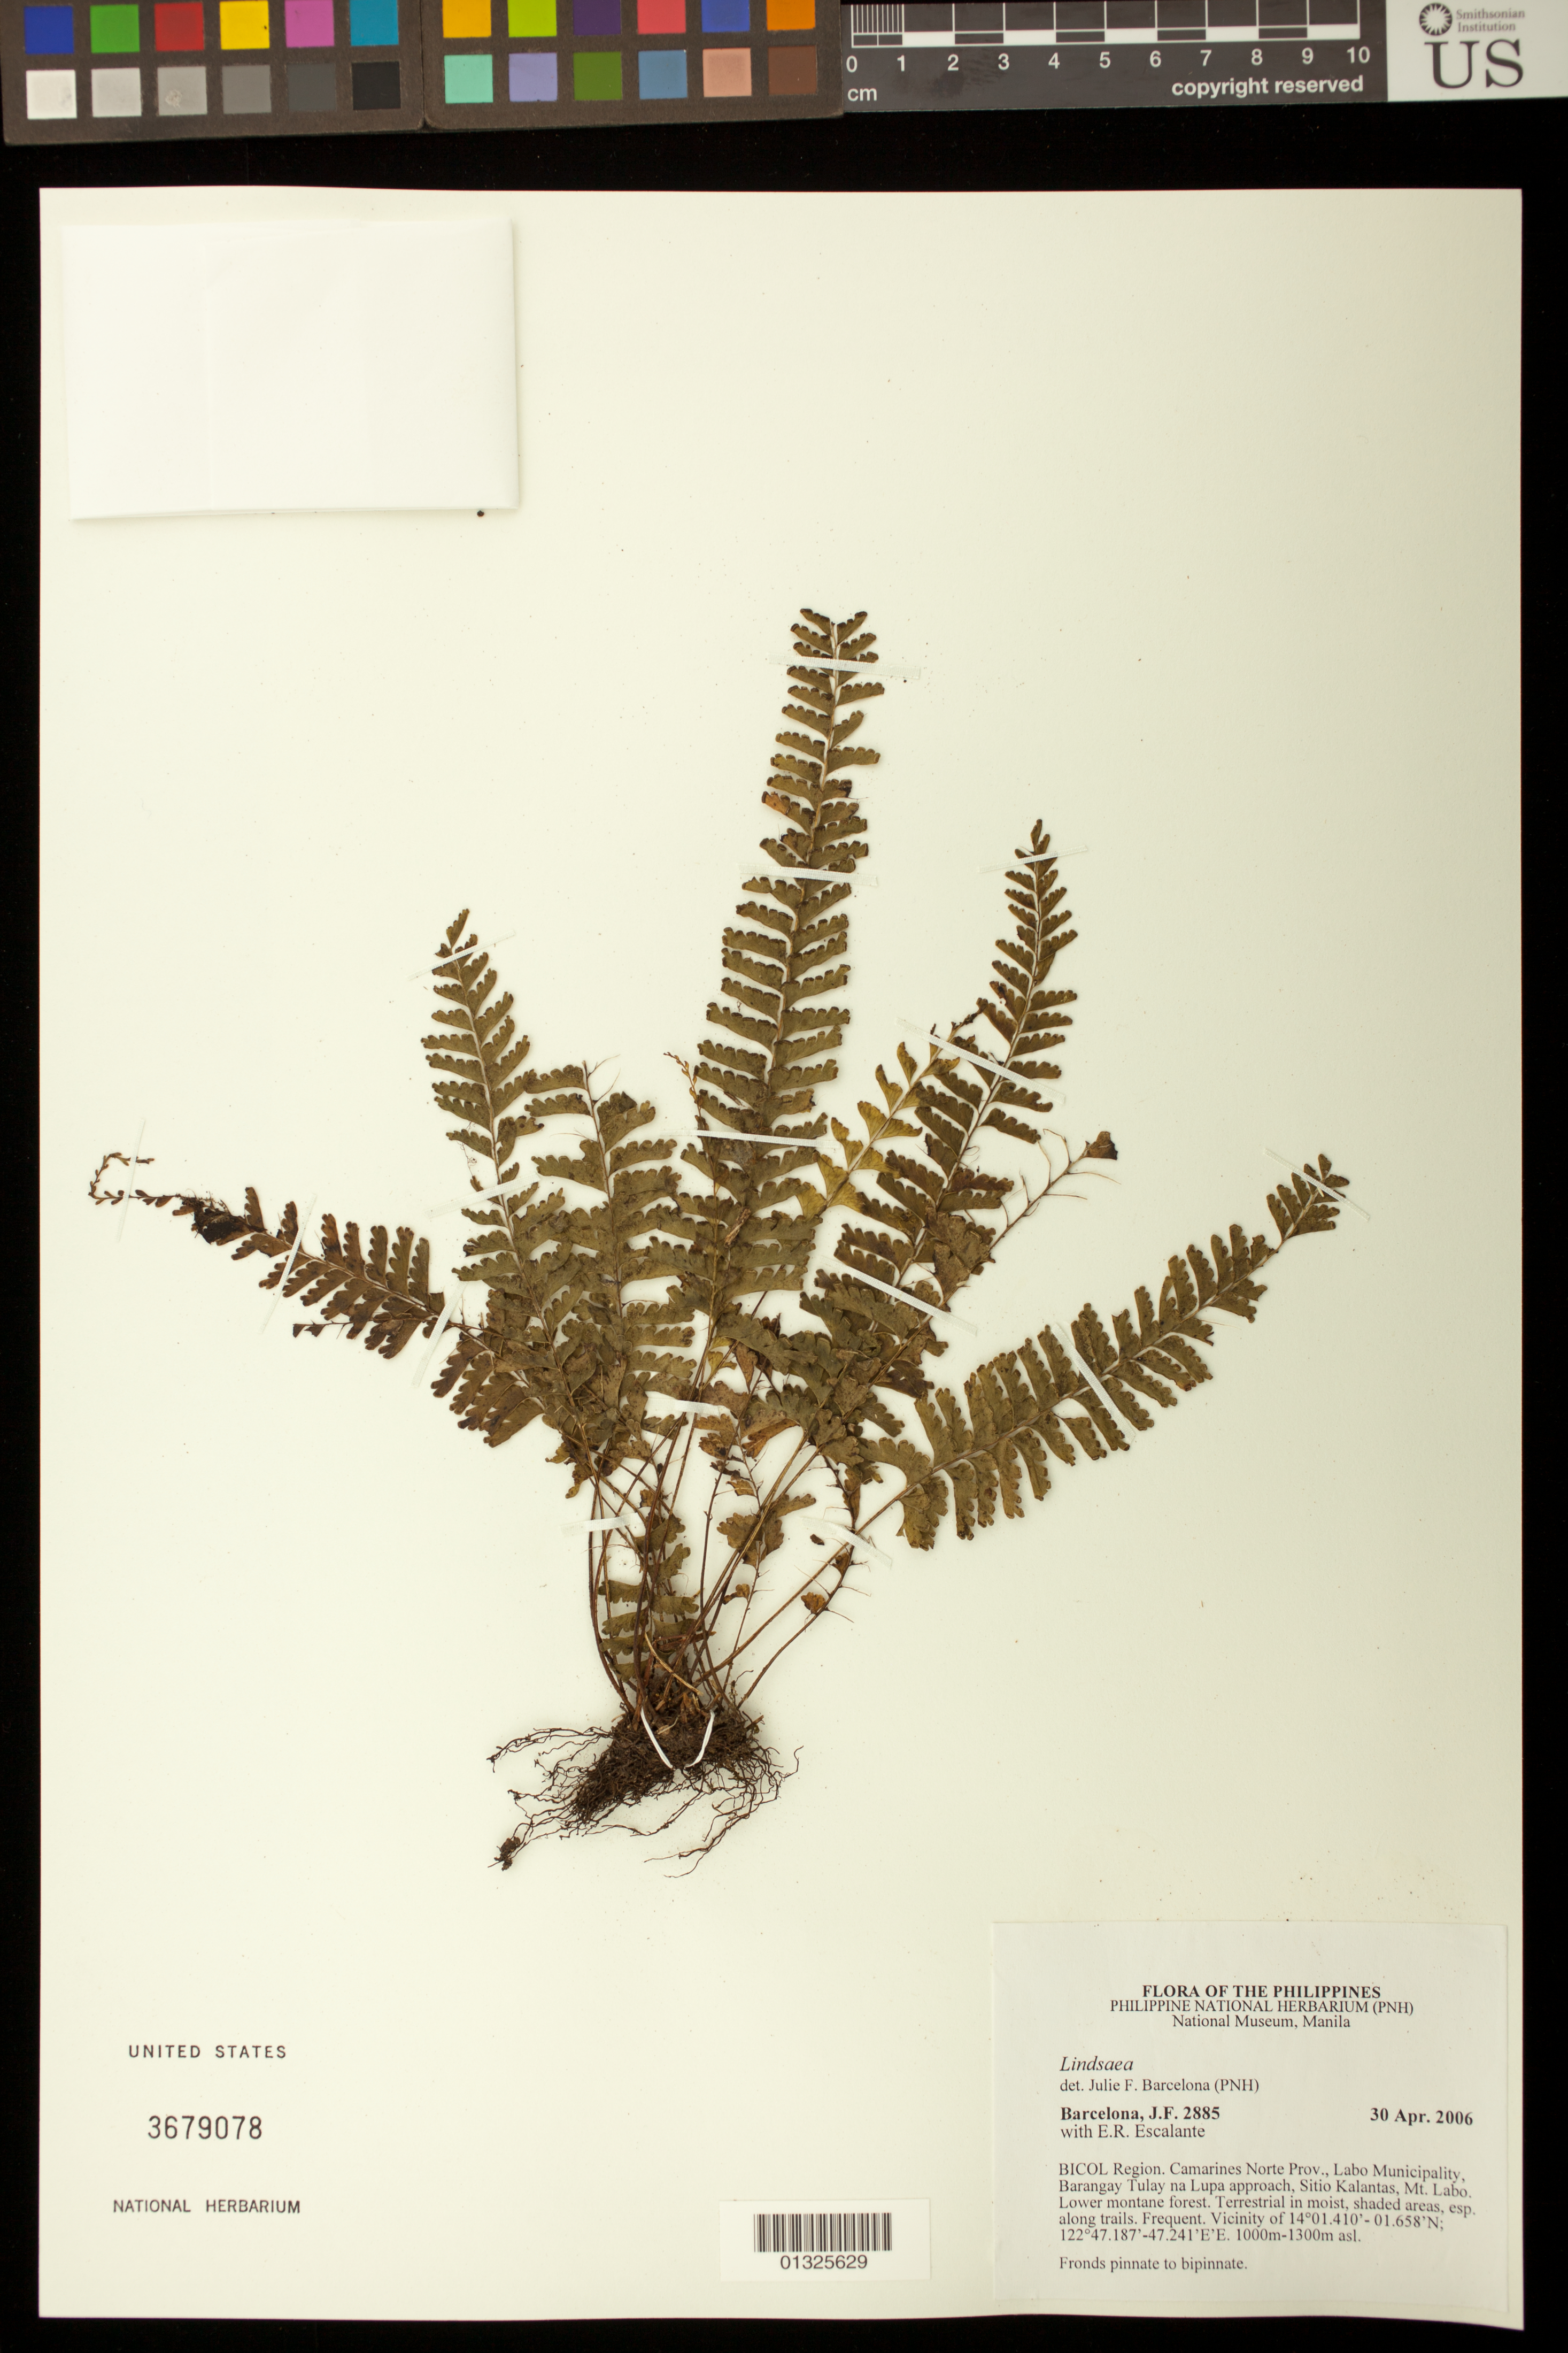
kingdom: Plantae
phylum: Tracheophyta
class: Polypodiopsida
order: Polypodiales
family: Lindsaeaceae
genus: Lindsaea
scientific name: Lindsaea sp.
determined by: Barcelona, J. F.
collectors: J. F. Barcelona & E. Escalante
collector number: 2885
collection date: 2006-04-30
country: Philippines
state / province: Bicol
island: Luzon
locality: Camarines Norte Prov., Labo Municipality, Barangay Tulay na Lupa approach, Sitio Kalantas, Mt. Labo.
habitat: Lower montane forest.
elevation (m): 1000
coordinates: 14 01.410 N; 14 01.658 N, 122 47.187 E; 122 47.241 E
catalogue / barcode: US 3679078